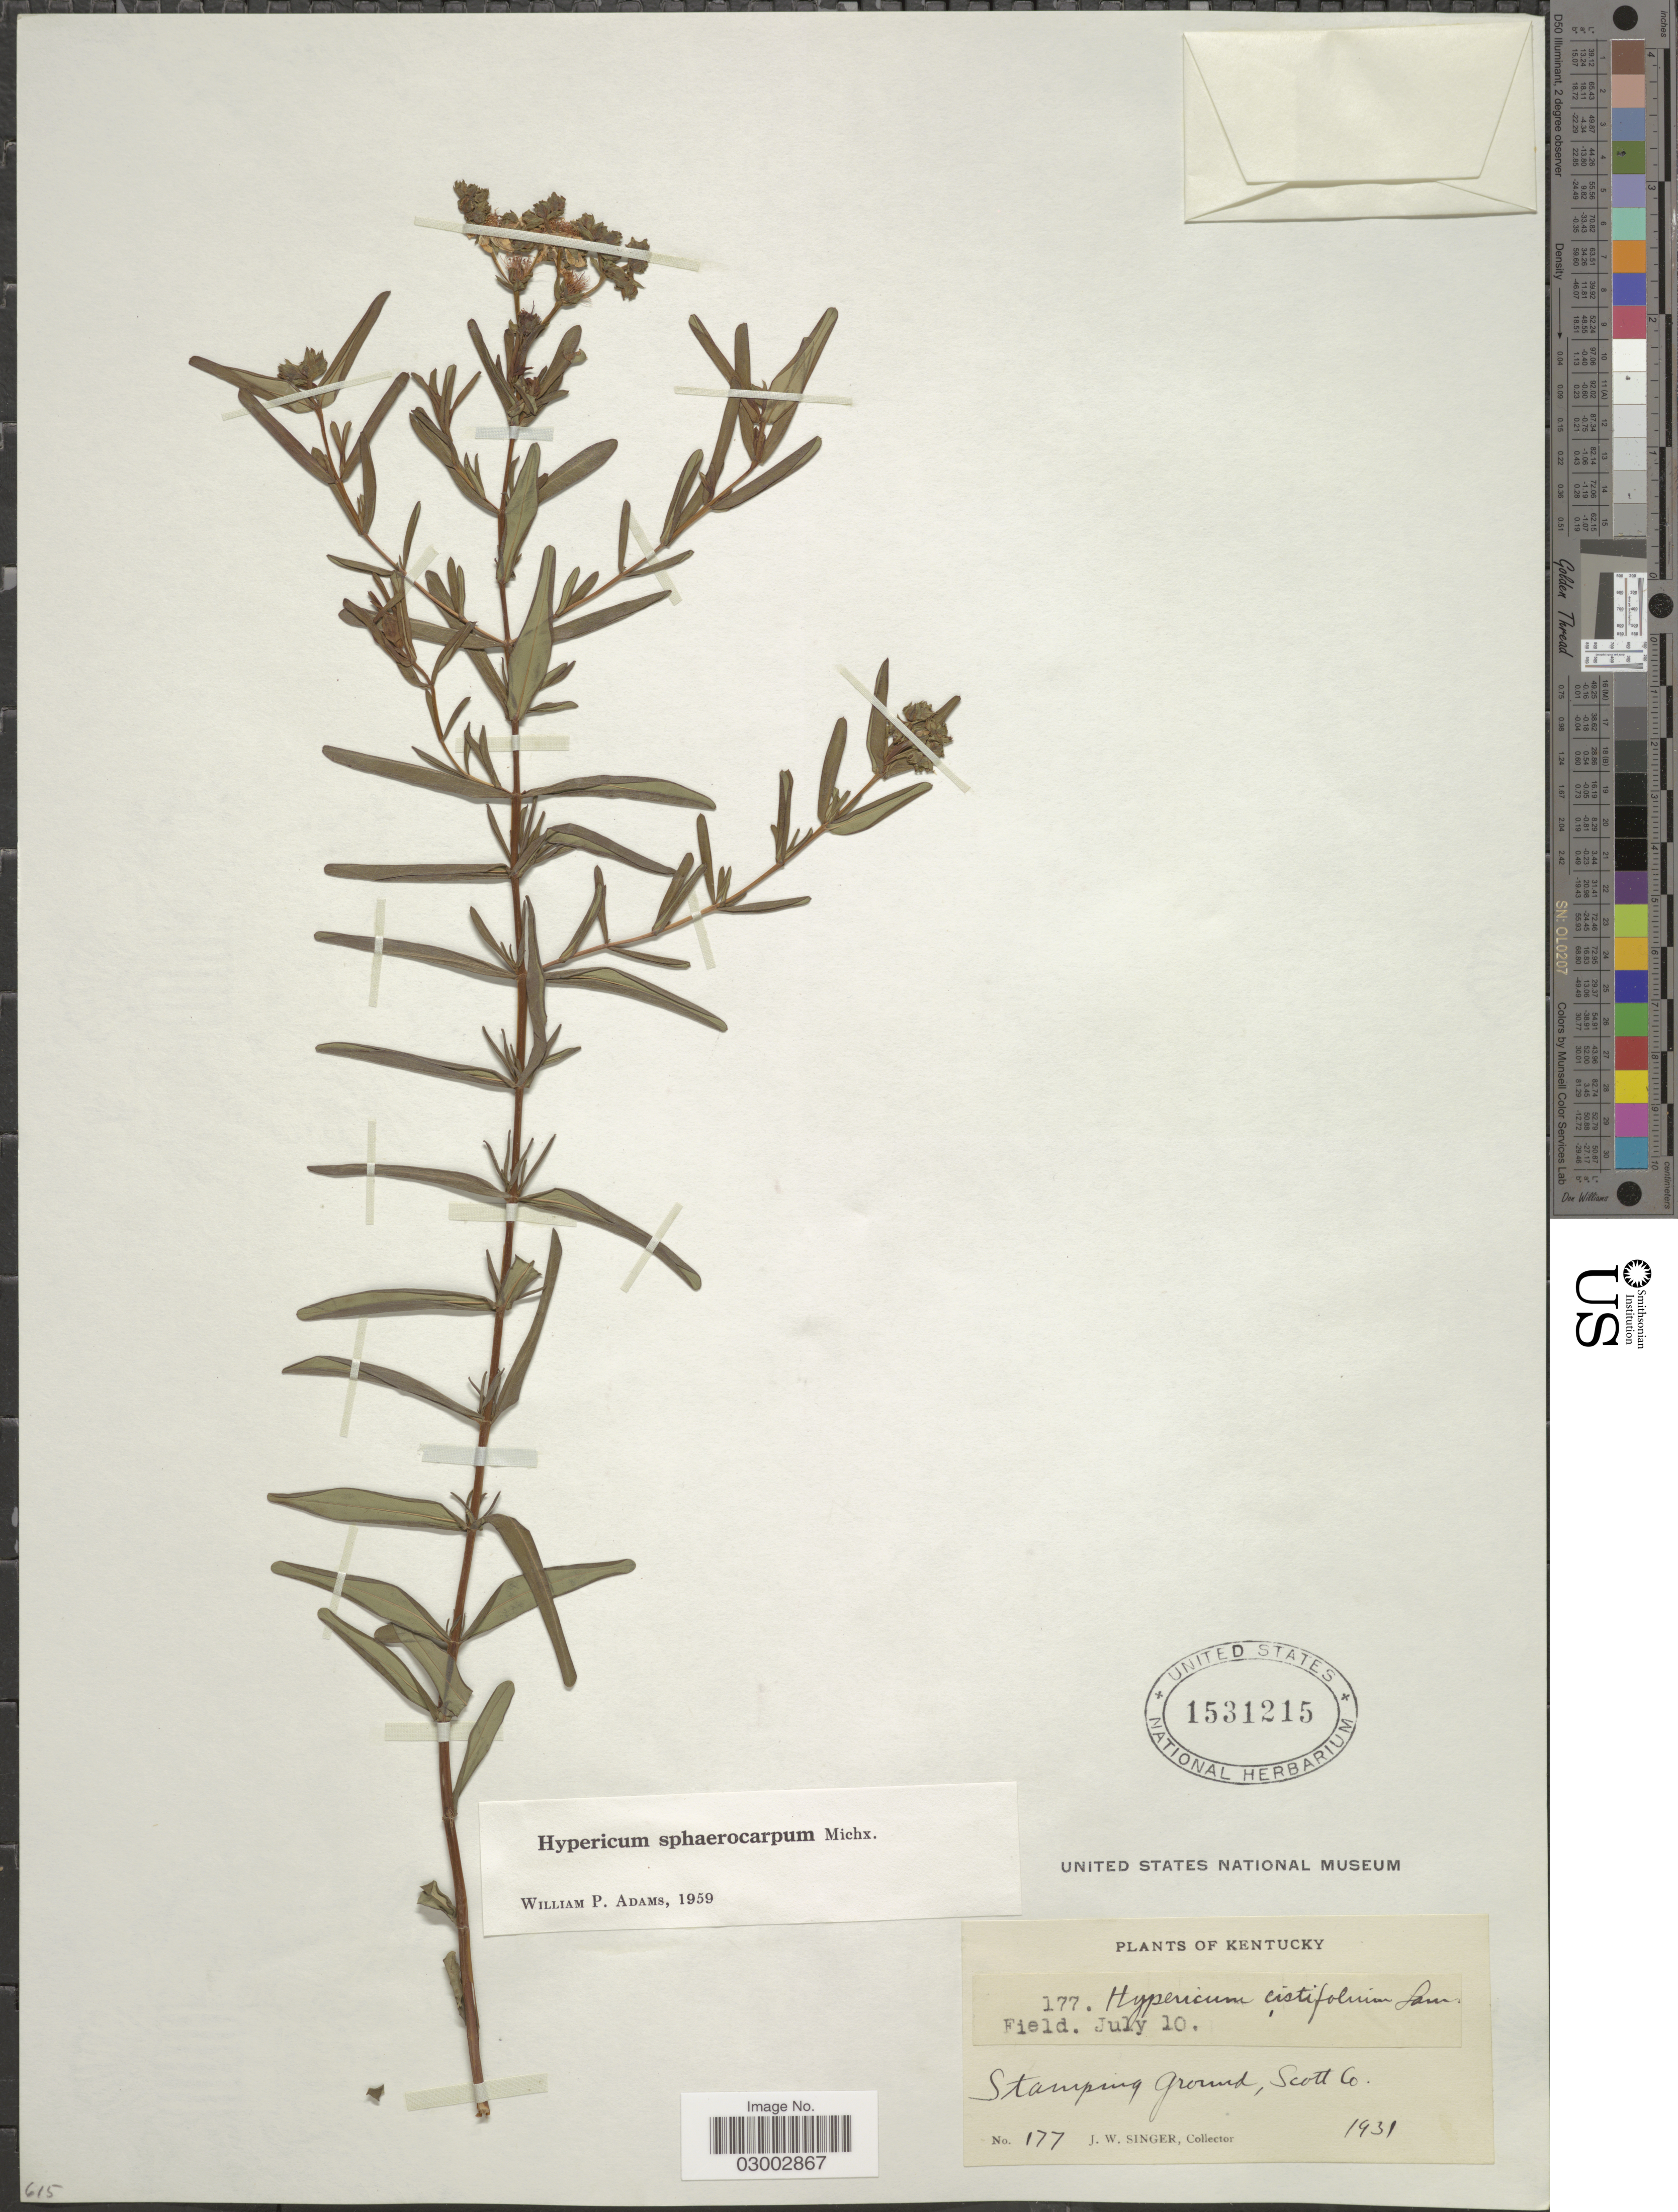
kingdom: Plantae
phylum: Tracheophyta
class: Magnoliopsida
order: Malpighiales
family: Hypericaceae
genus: Hypericum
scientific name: Hypericum sphaerocarpum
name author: Michx.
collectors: J. EW. Singer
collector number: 177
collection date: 1931-07-10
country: United States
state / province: Kentucky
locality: Stamping ground, Scott Co.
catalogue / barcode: US 1531215